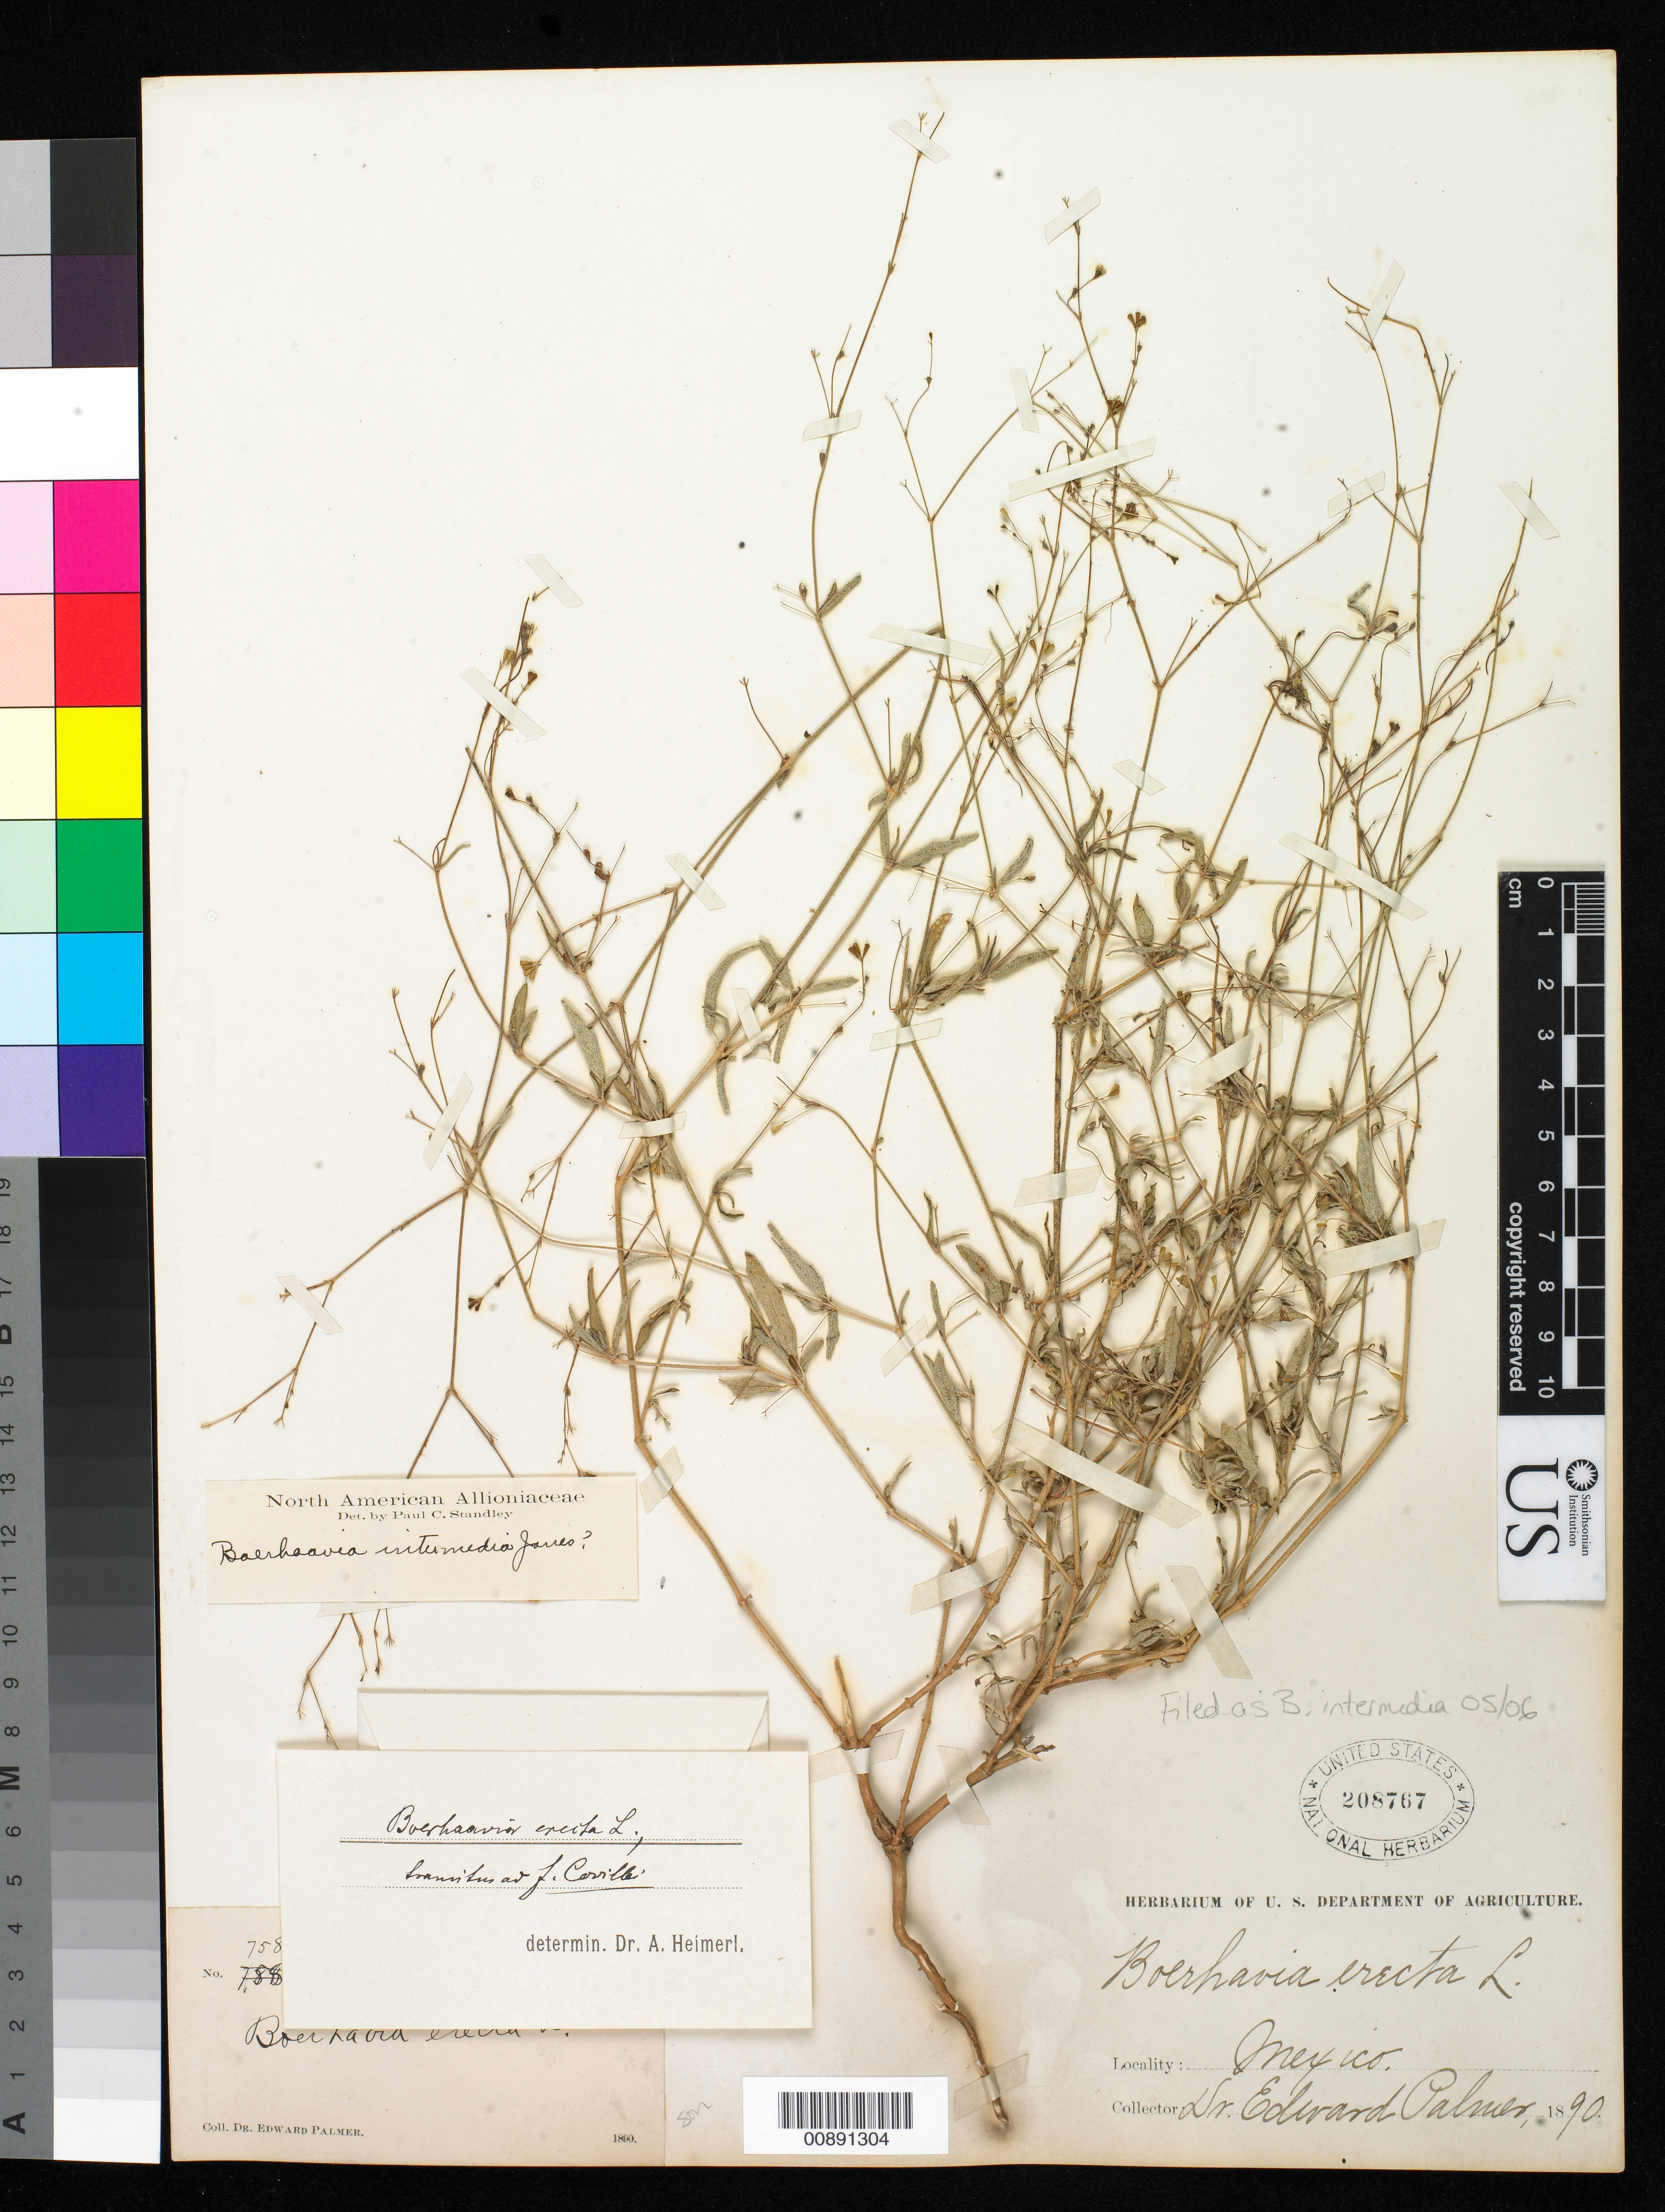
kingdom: Plantae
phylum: Tracheophyta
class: Magnoliopsida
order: Caryophyllales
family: Nyctaginaceae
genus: Boerhavia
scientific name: Boerhavia intermedia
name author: M.E. Jones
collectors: E. Palmer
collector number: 758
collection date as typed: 1890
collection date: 1890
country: Mexico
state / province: Sonora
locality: Agiabampo, Sonora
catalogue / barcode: US 208767